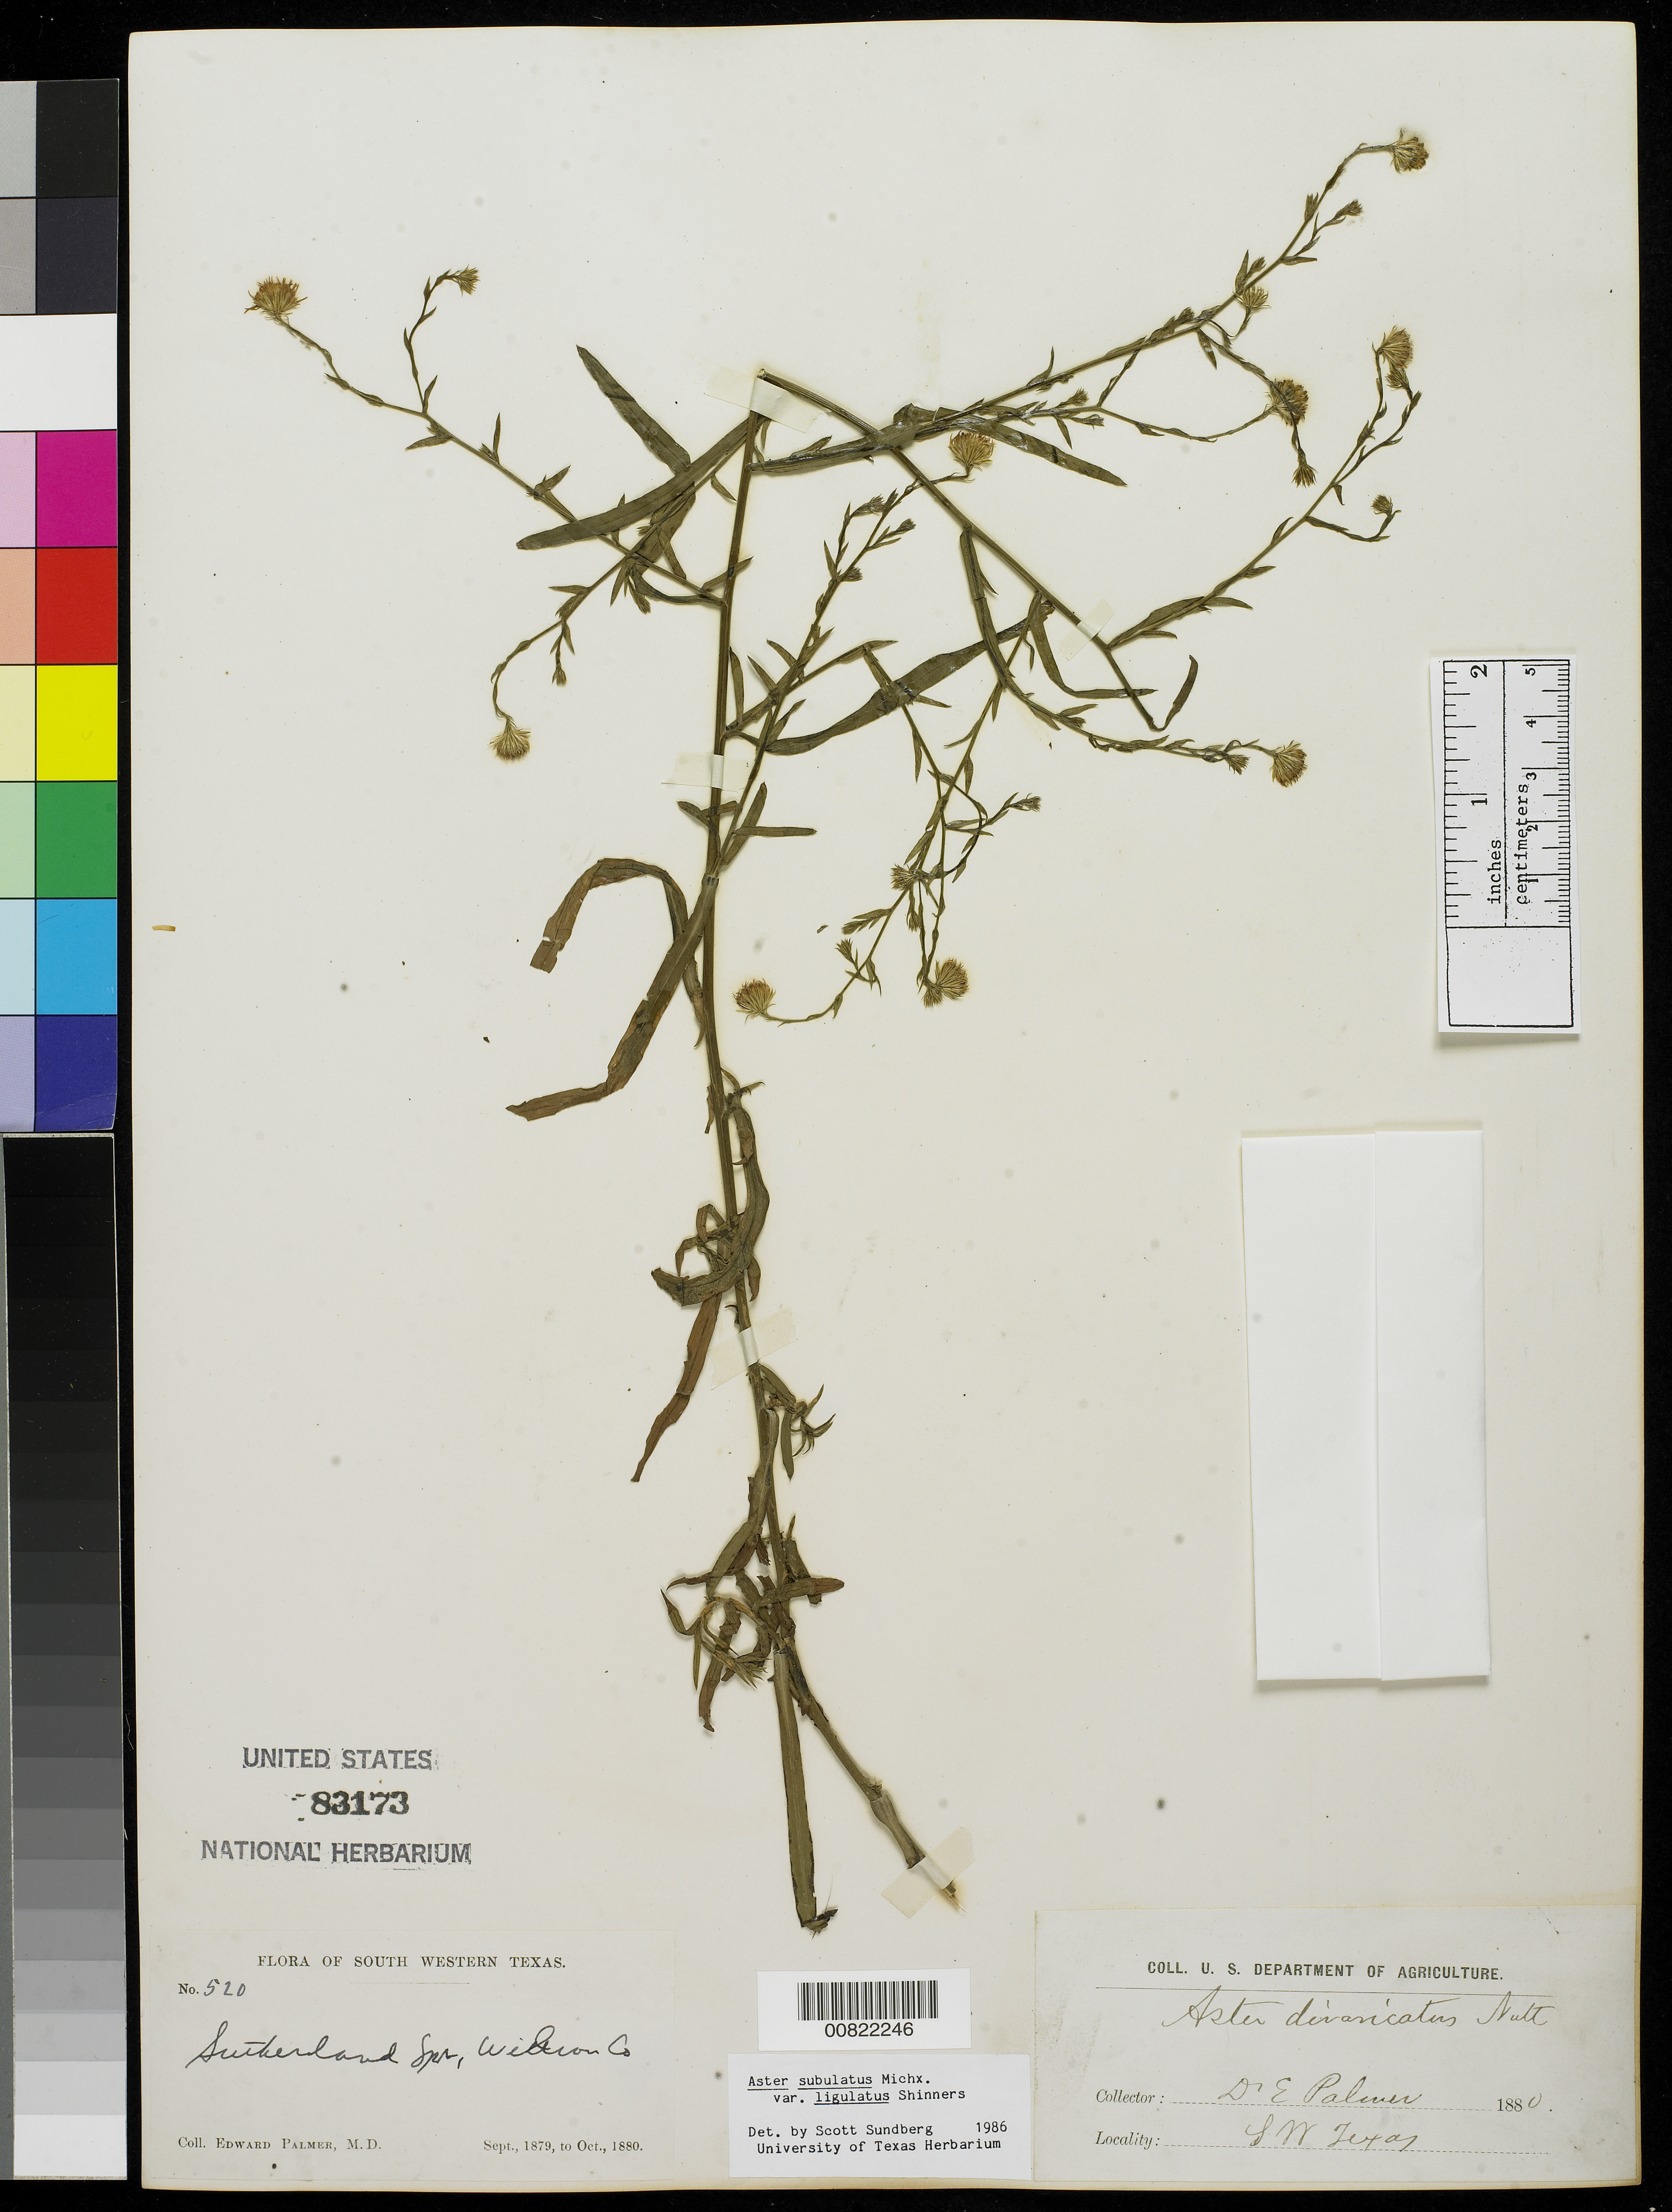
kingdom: Plantae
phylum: Tracheophyta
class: Magnoliopsida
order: Asterales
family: Asteraceae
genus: Symphyotrichum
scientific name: Symphyotrichum subulatum var. ligulatum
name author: (Shinners) S.D. Sundb.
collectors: E. Palmer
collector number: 520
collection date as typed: Sep 1879 to -- Oct 1880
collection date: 1879-09/1880-10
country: United States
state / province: Texas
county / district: Wilson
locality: Sutherland Springs, Wilson County, South Western Texas.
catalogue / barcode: US 83173